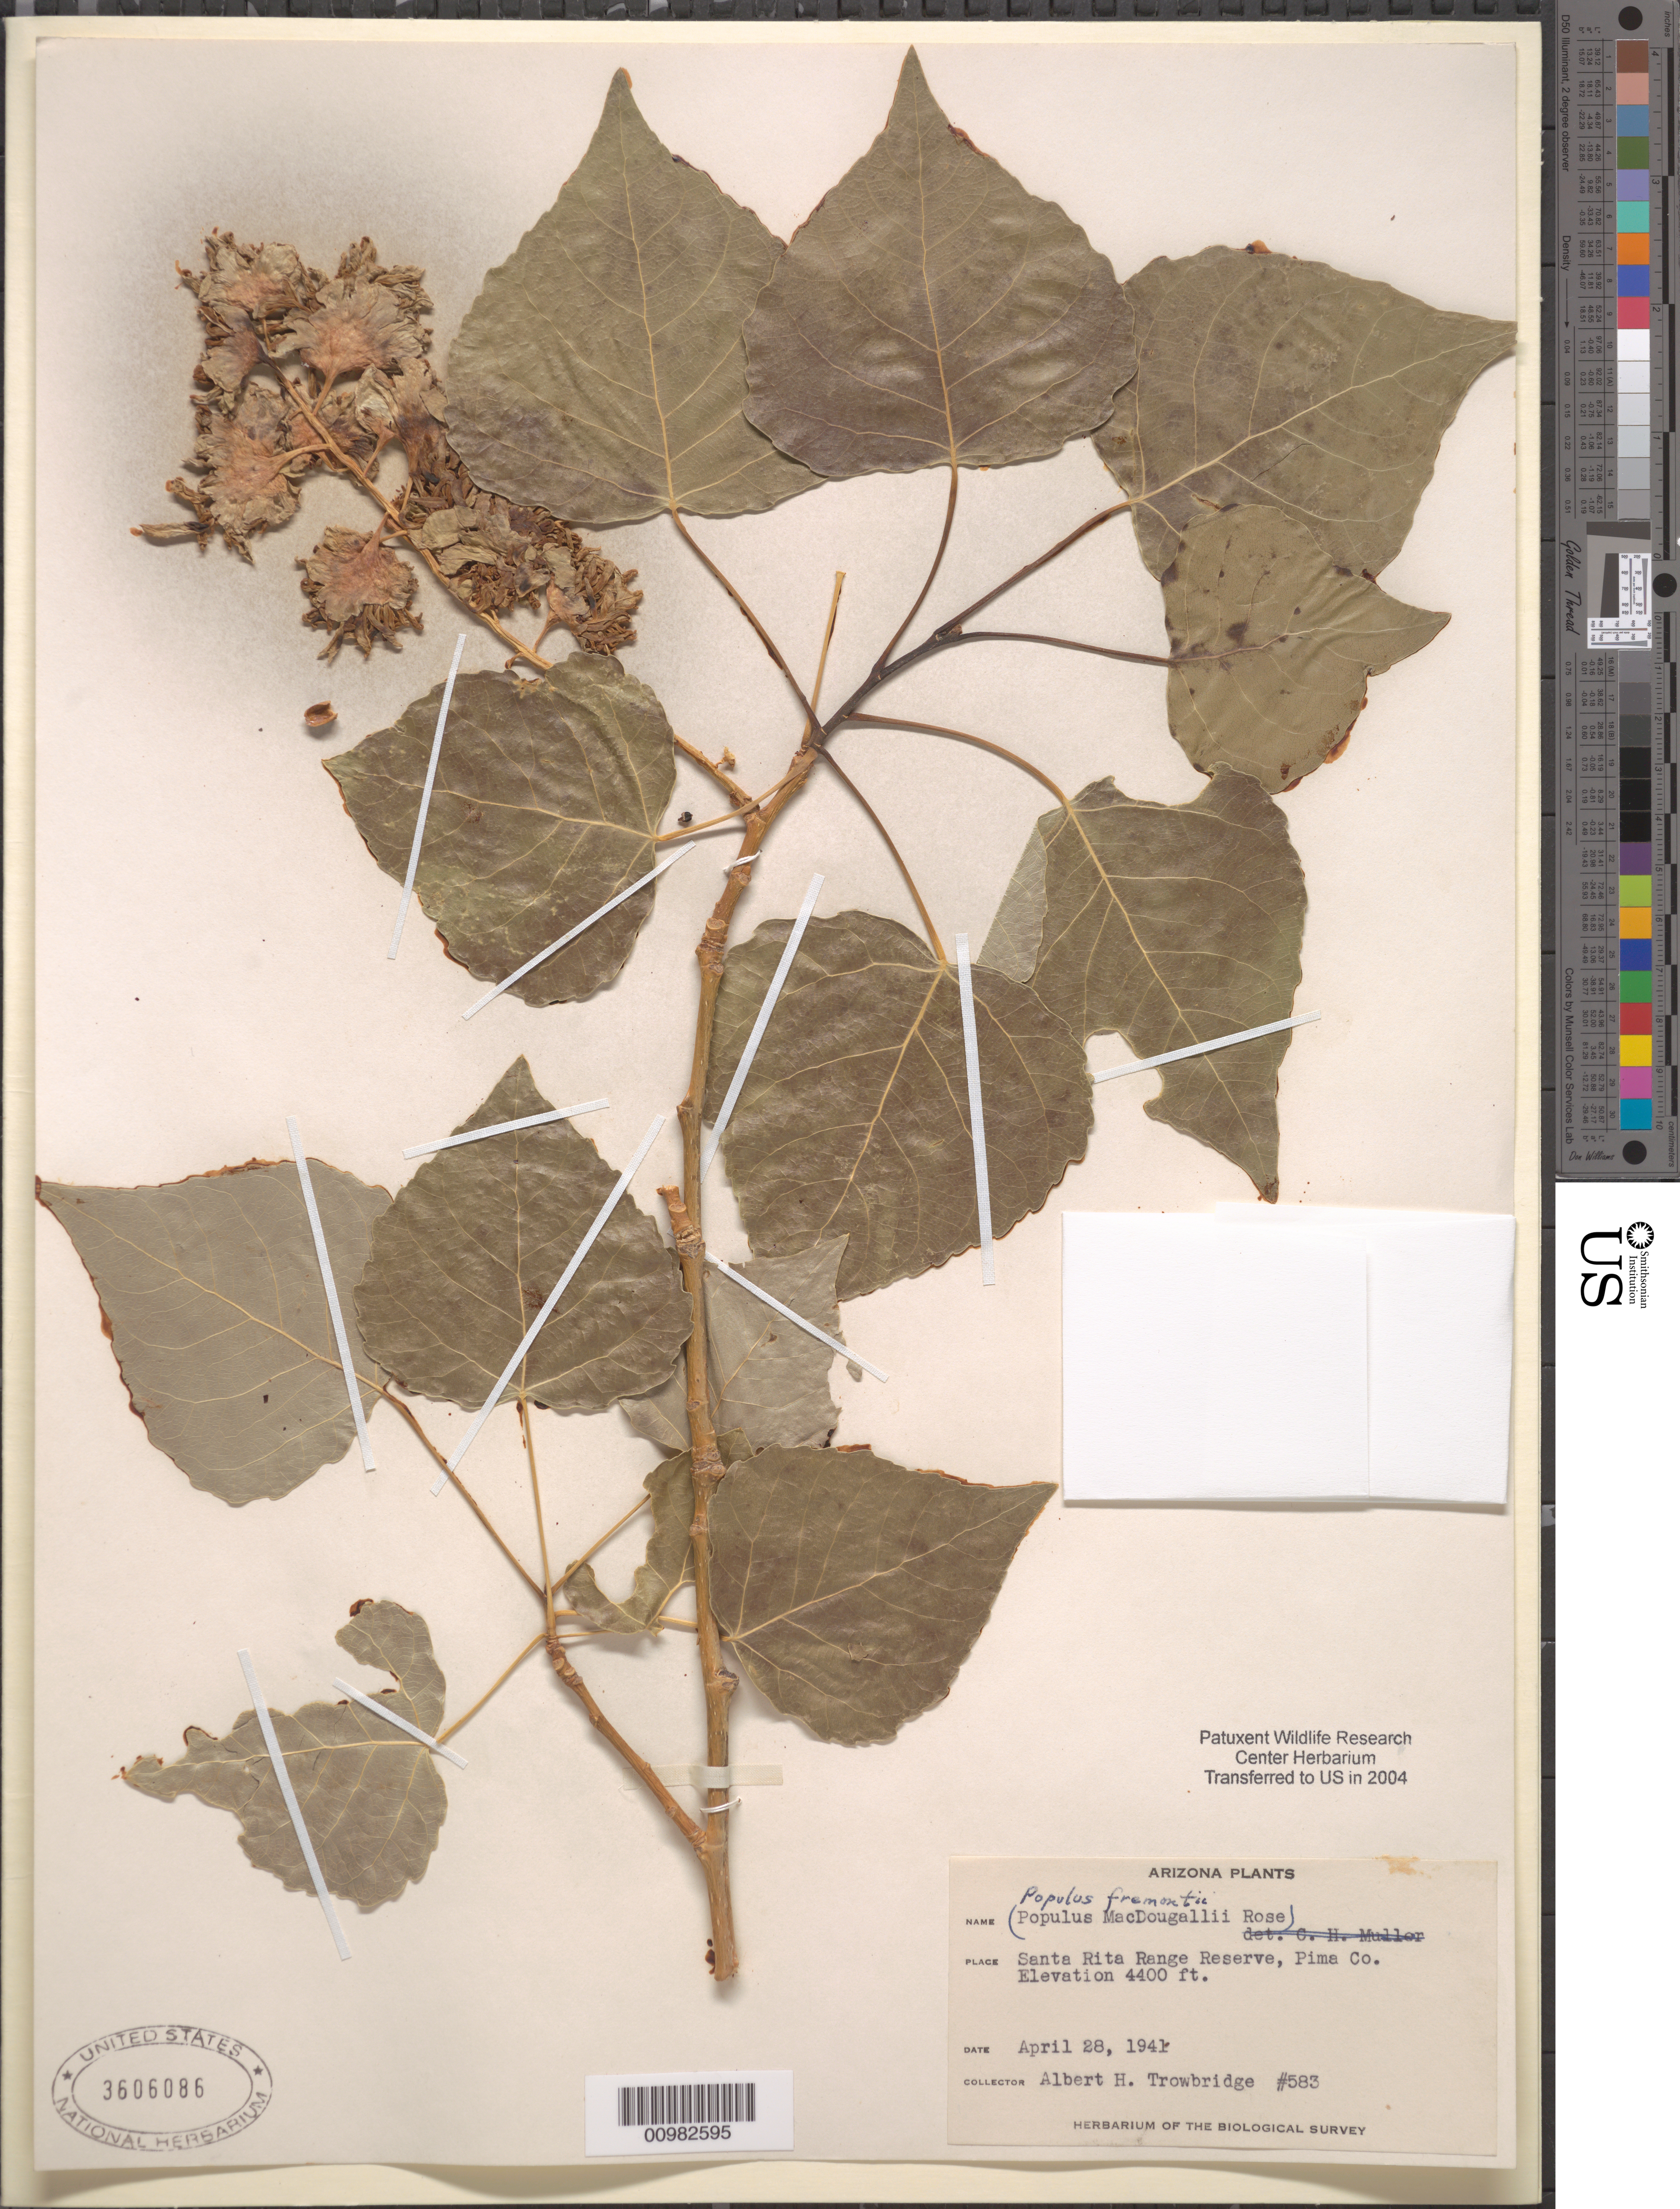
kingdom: Plantae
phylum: Tracheophyta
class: Magnoliopsida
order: Malpighiales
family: Salicaceae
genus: Populus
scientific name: Populus fremontii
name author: S. Watson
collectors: E. Faber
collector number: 583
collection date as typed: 28 Apr 1941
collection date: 1941-04-28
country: United States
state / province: Arizona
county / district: Pima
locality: Santa Rita Range Reserve.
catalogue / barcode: US 3606086